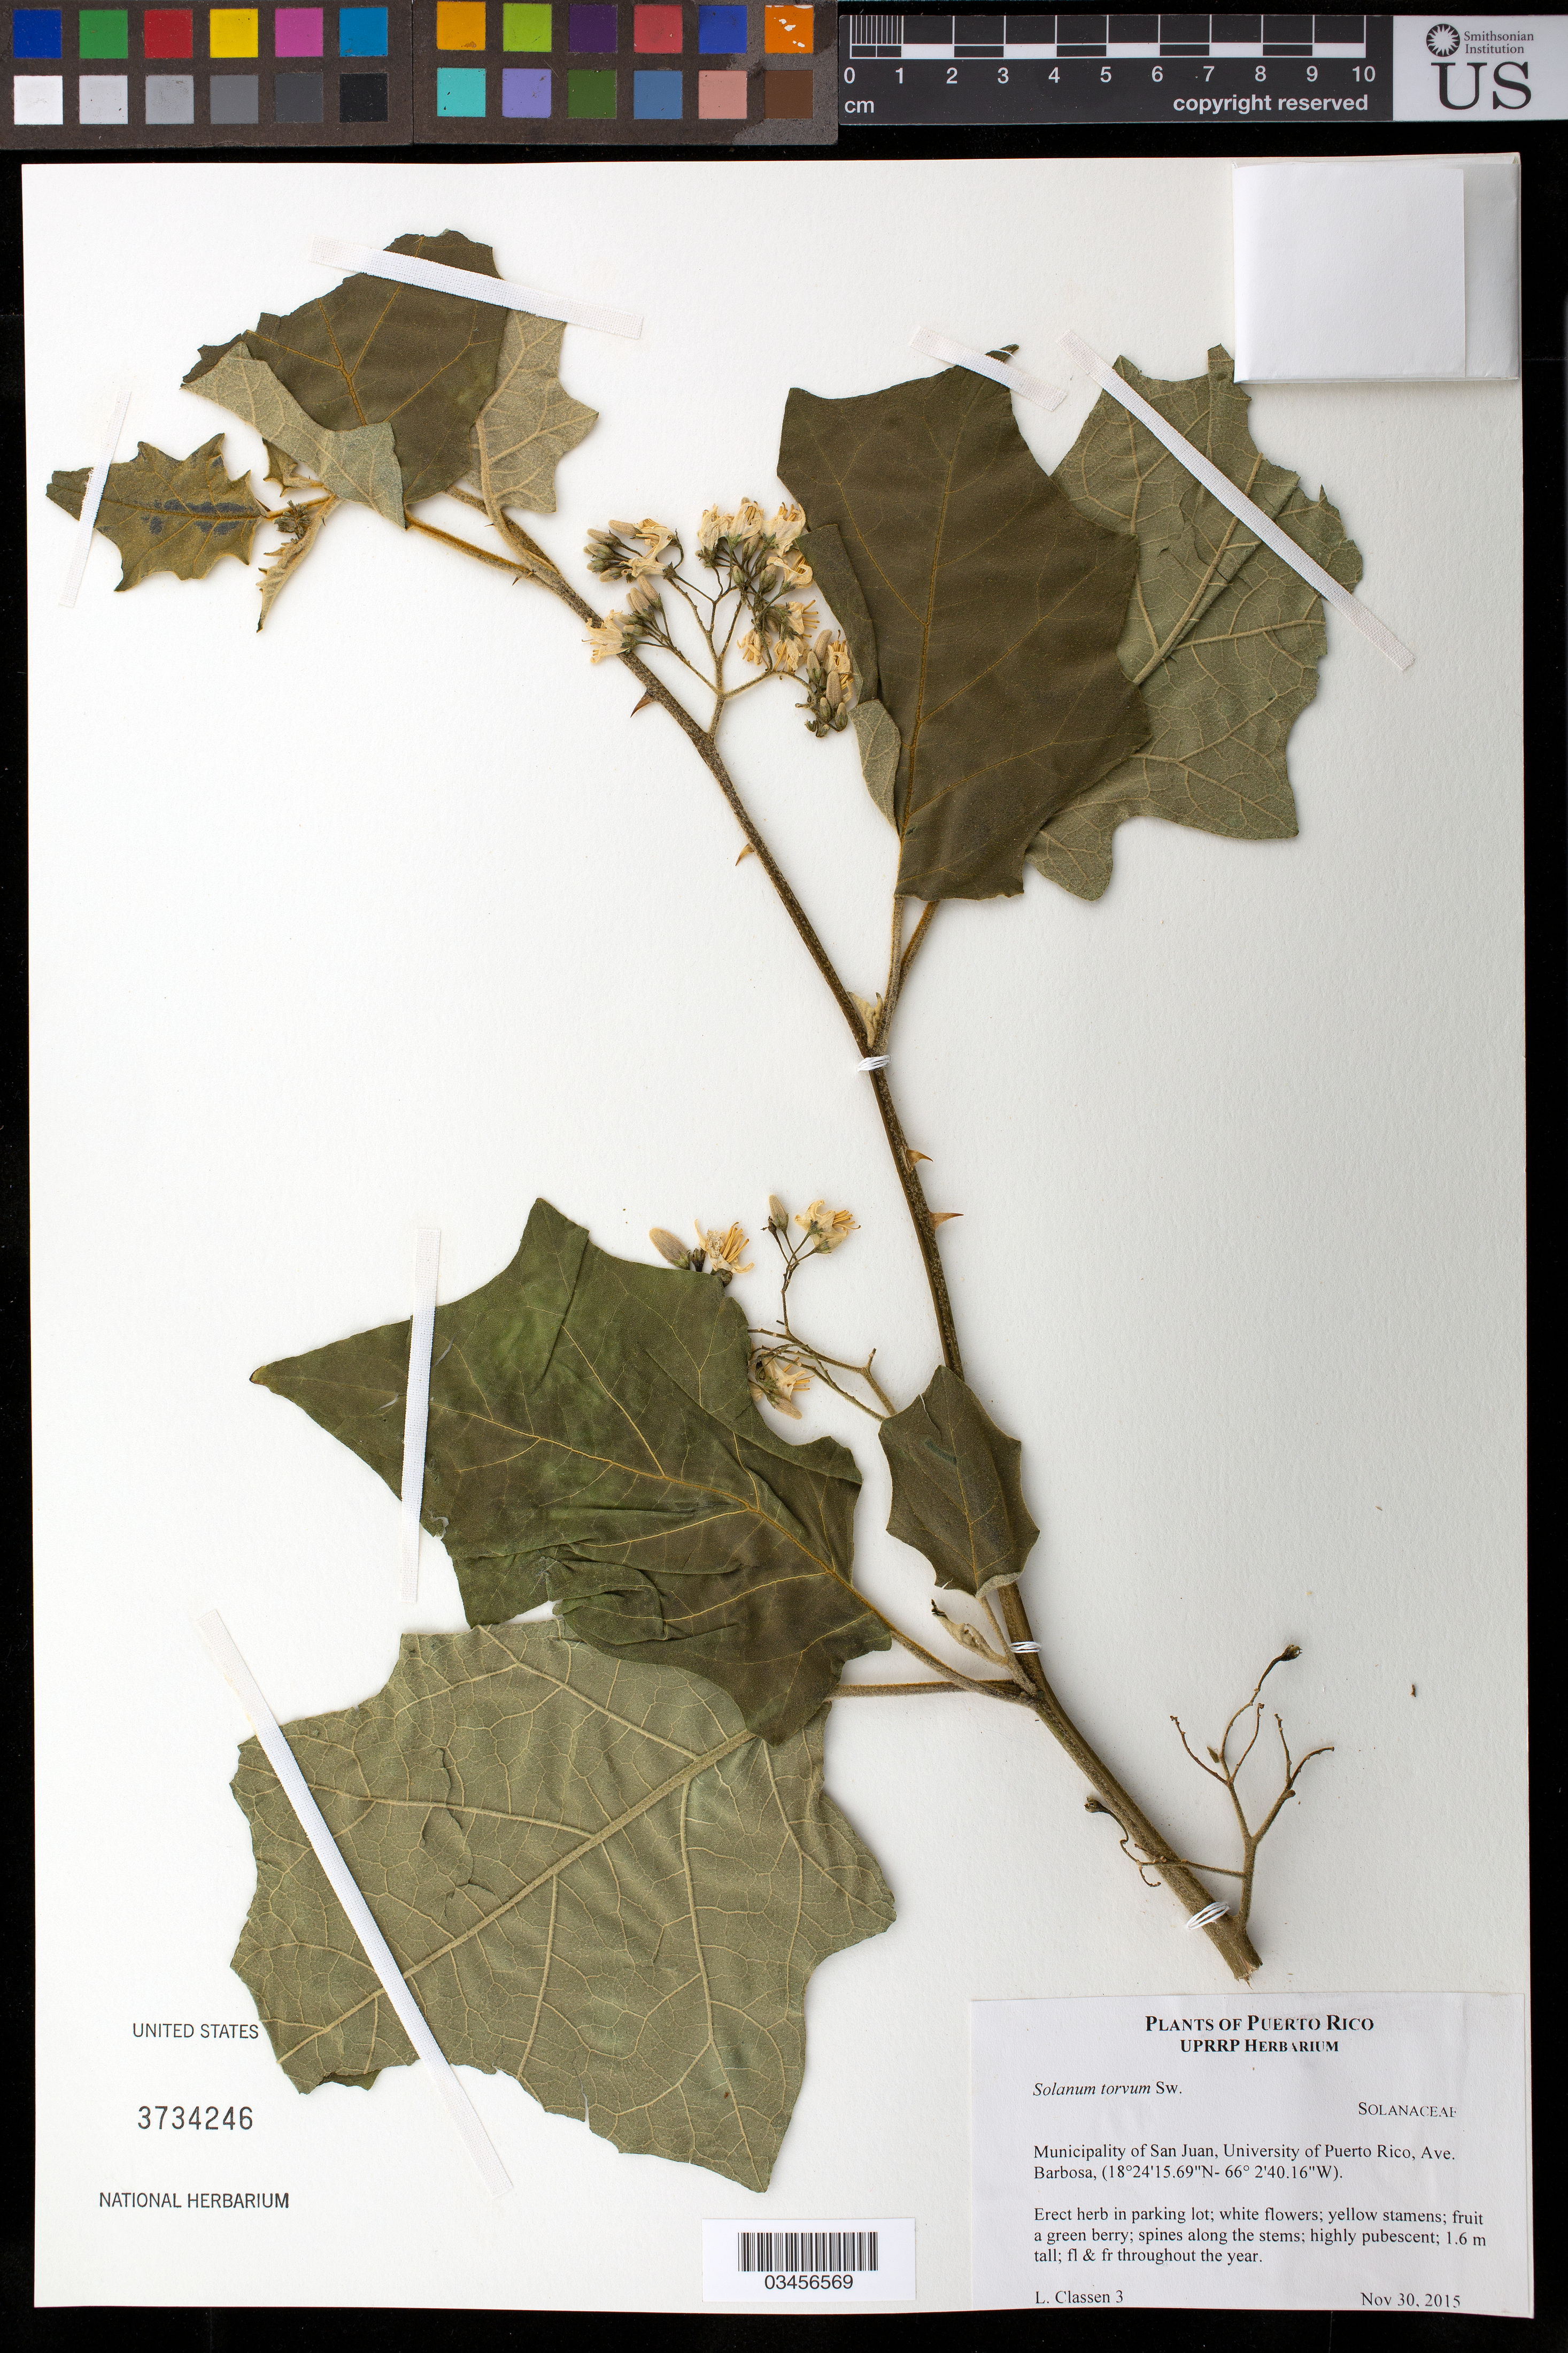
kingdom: Plantae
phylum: Tracheophyta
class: Magnoliopsida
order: Solanales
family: Solanaceae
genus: Solanum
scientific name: Solanum torvum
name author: Sw.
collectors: L. Classen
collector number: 3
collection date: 2015-11-30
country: Puerto Rico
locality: Muncipality of San Juan, University of Puerto Rico, Ave. Barbosa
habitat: In parking lot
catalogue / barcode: US 3734246